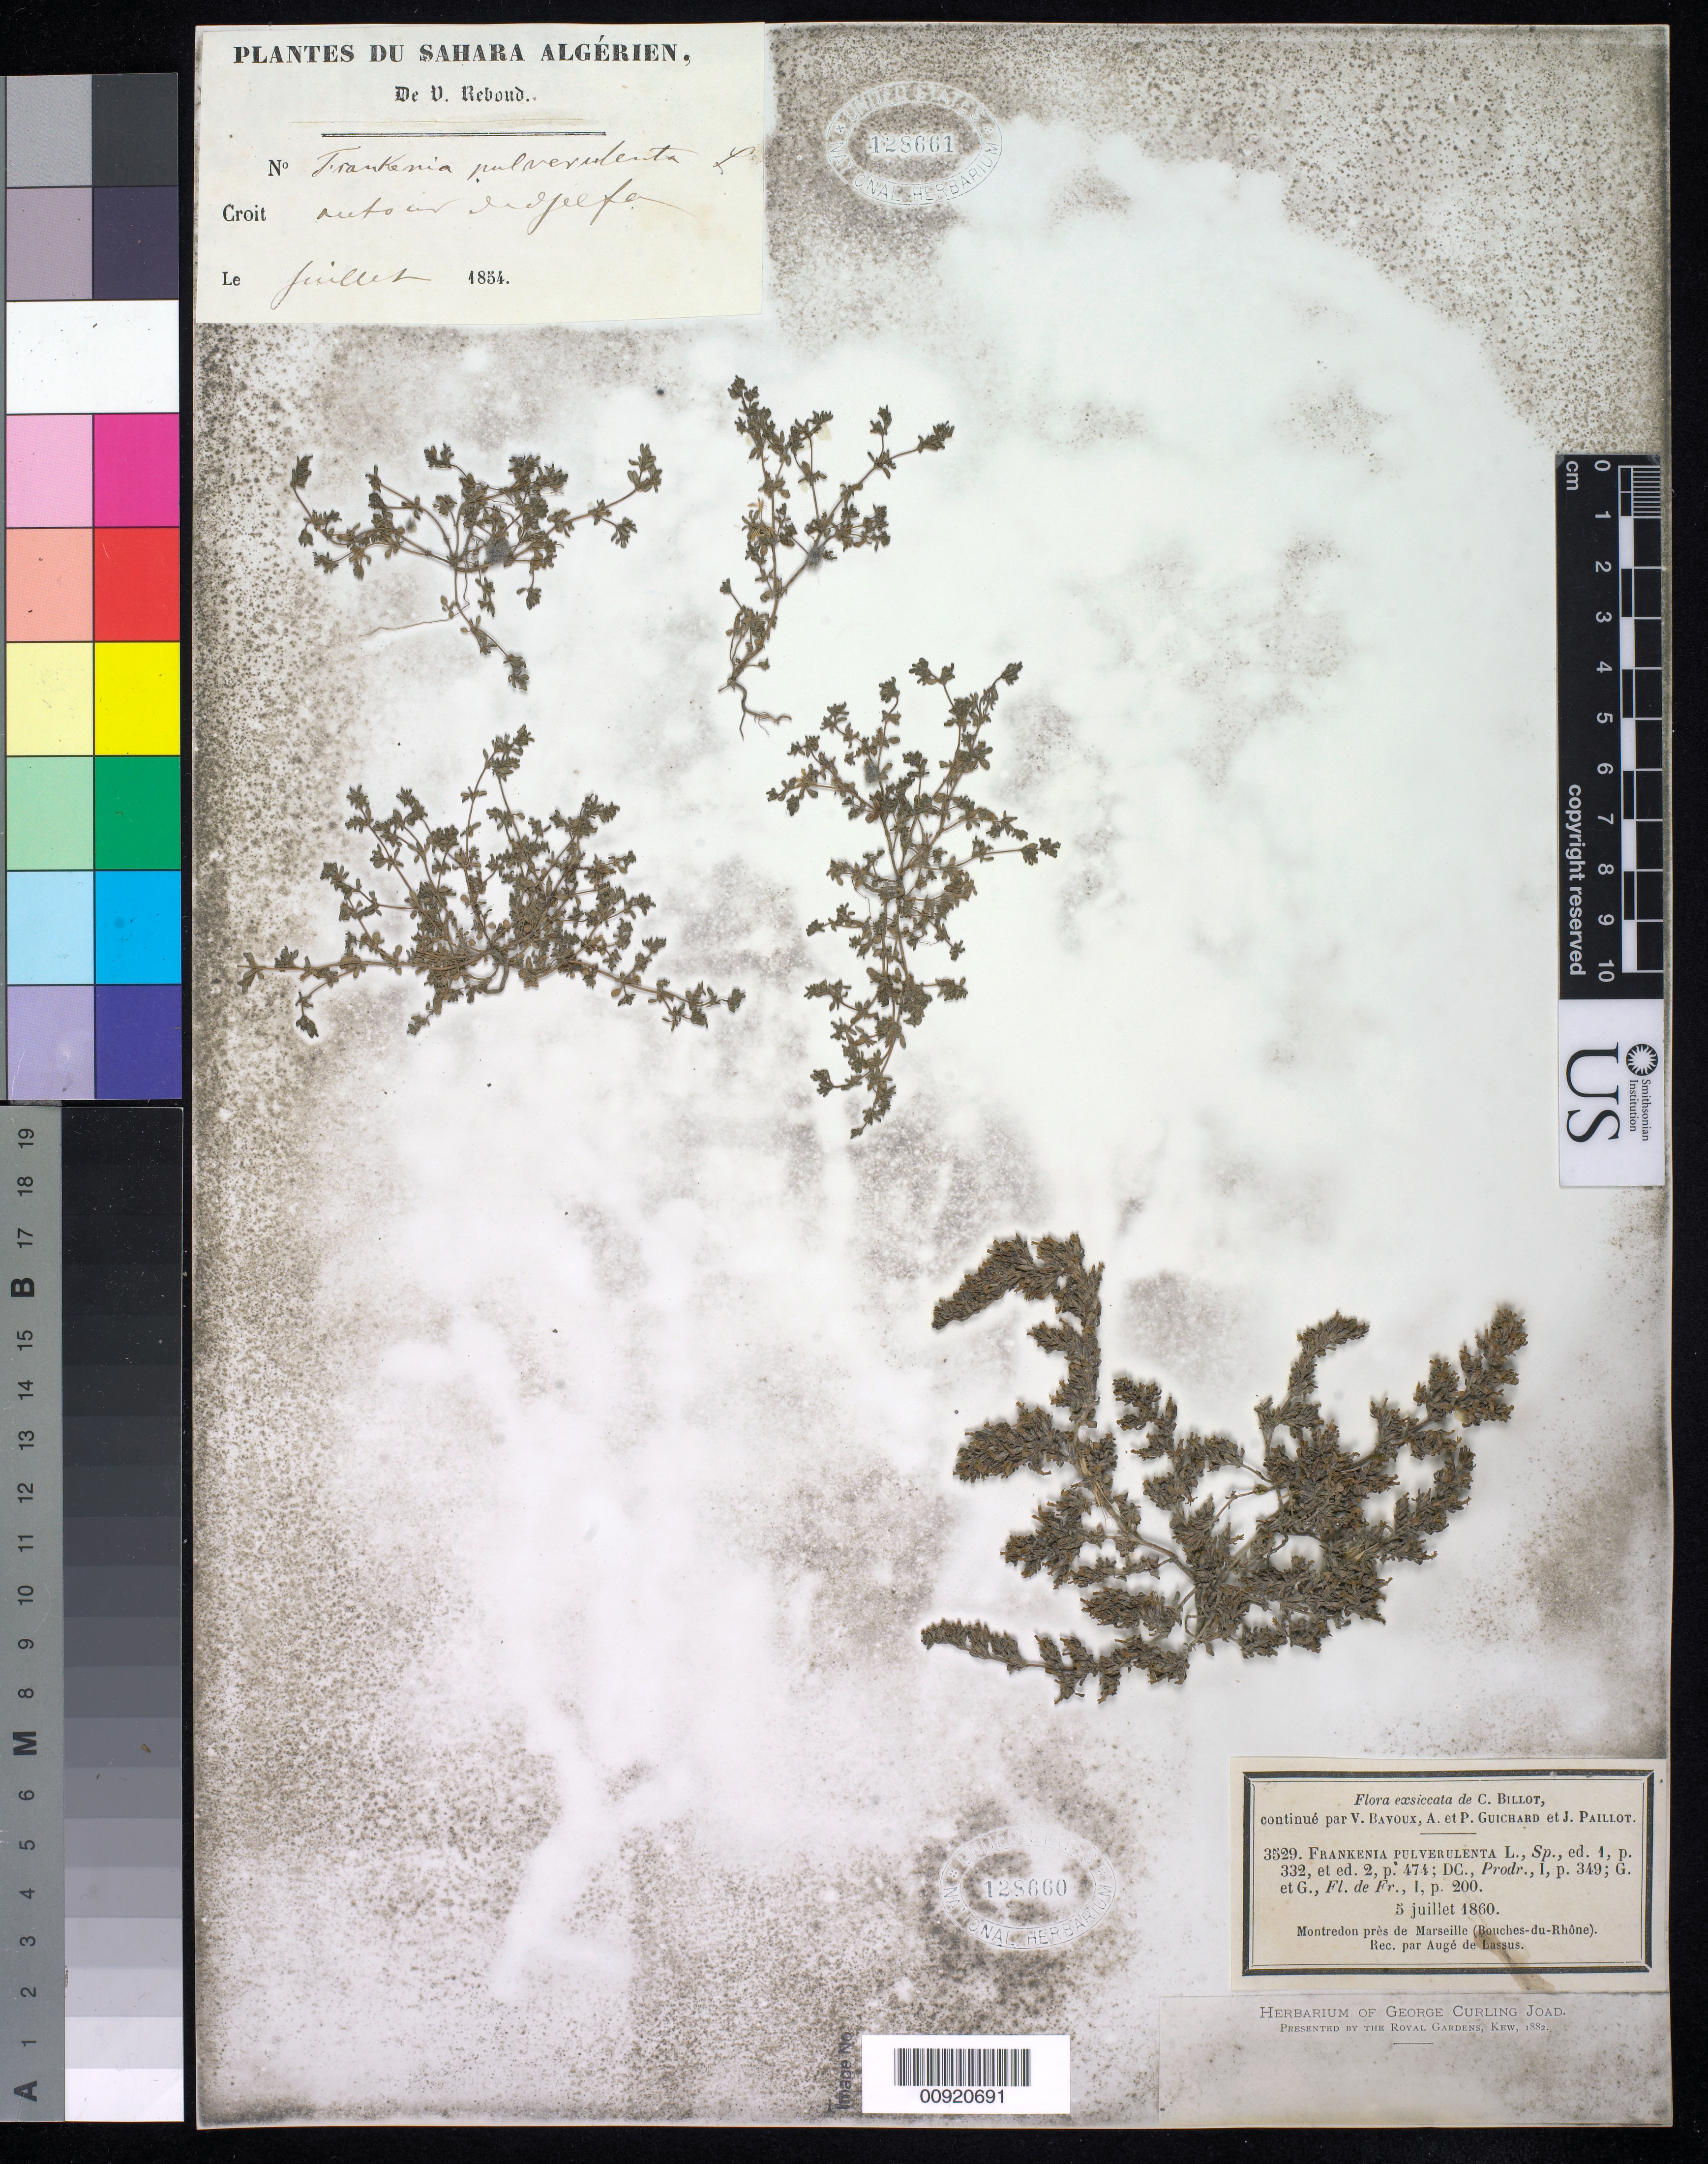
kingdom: Plantae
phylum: Tracheophyta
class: Magnoliopsida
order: Caryophyllales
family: Frankeniaceae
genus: Frankenia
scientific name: Frankenia pulverulenta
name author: L.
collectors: P.C. Billot, Bavoux, V., Guichard, A., P. Guichard & J. Paillot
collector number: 3529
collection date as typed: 05 Jul 1860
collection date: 1860-07-05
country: France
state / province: Provence-Alpes-Côte d'Azur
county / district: Bouches-du-Rhône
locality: Montredon près de Marseille (Bouches-du-Rhône). Rec. par Augé de Lassus.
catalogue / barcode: US 128660